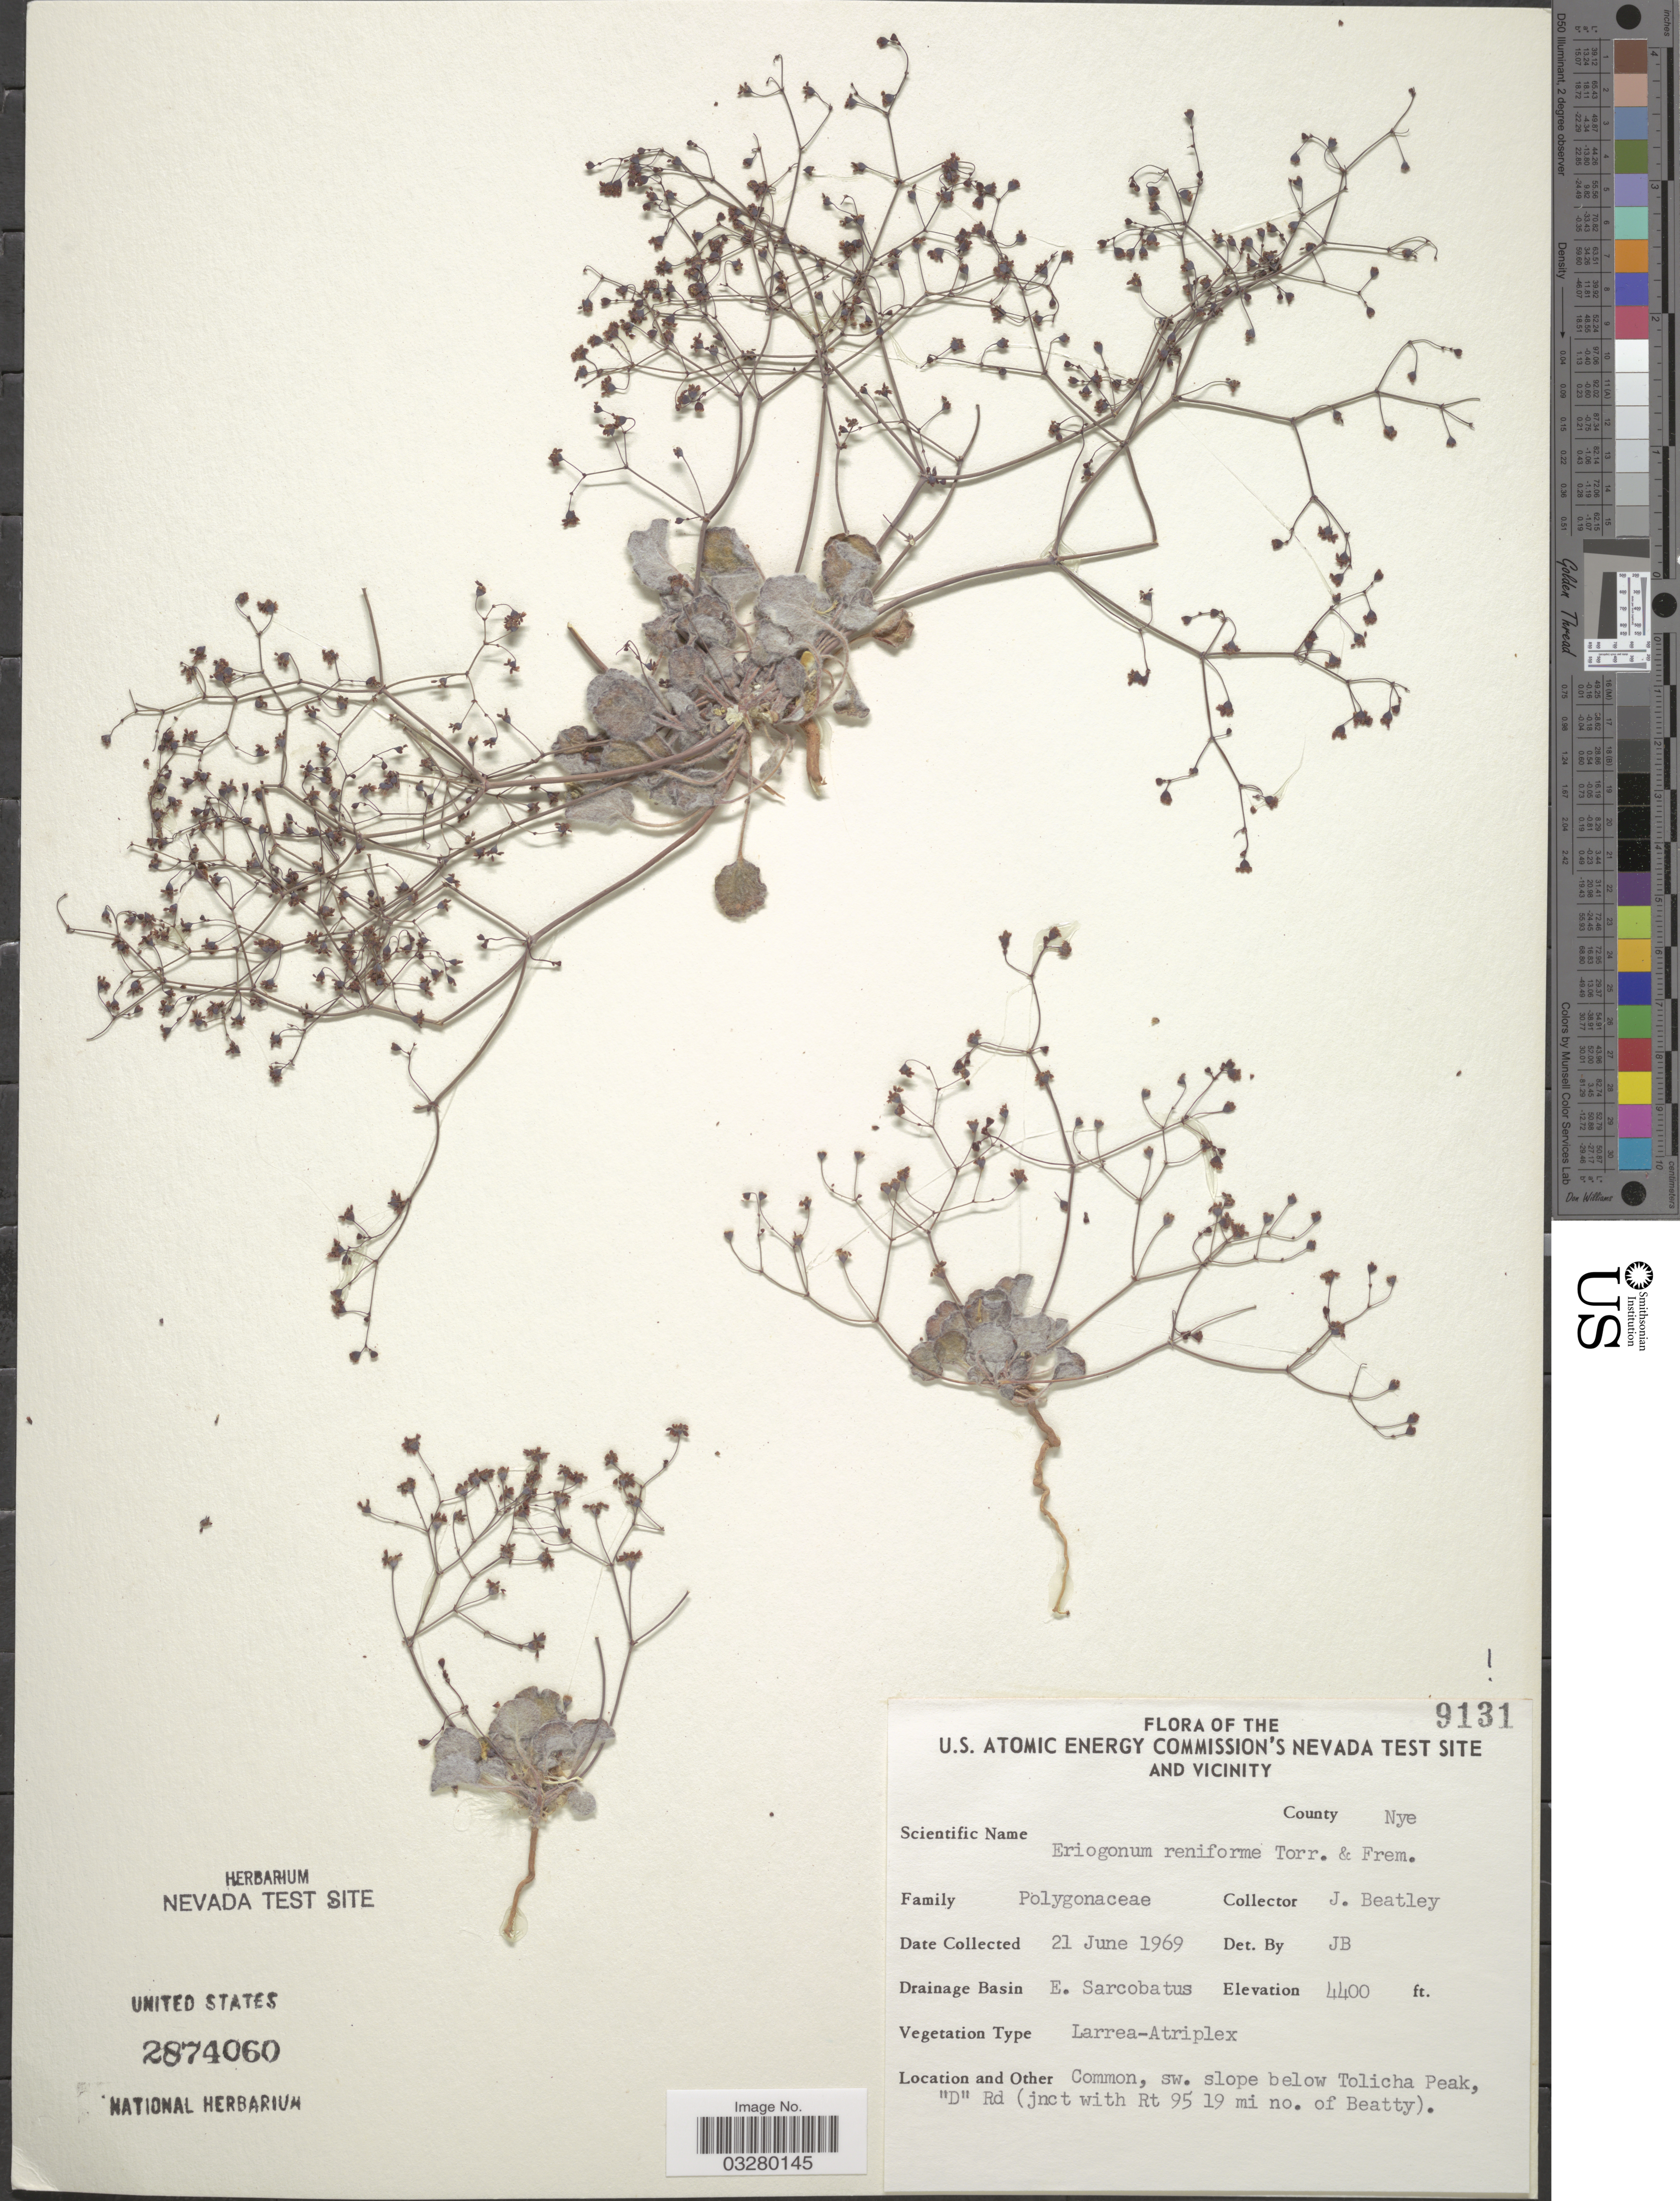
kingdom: Plantae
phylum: Tracheophyta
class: Magnoliopsida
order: Caryophyllales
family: Polygonaceae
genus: Eriogonum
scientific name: Eriogonum reniforme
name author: Torr. & Frém.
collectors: J. C. Beatley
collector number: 9131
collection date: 1969-06-21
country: United States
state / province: Nevada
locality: U.S. Atomic Energy Commission's Nevada Test Site and Vicinity. County Nye. Drainage Basin E. Sarcobatus. Common, sw. slope below Tolicha Peak, "D" Rd (jnct with Rt 95 19 mi no. of Beatty).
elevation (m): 1341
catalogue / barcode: US 2874060